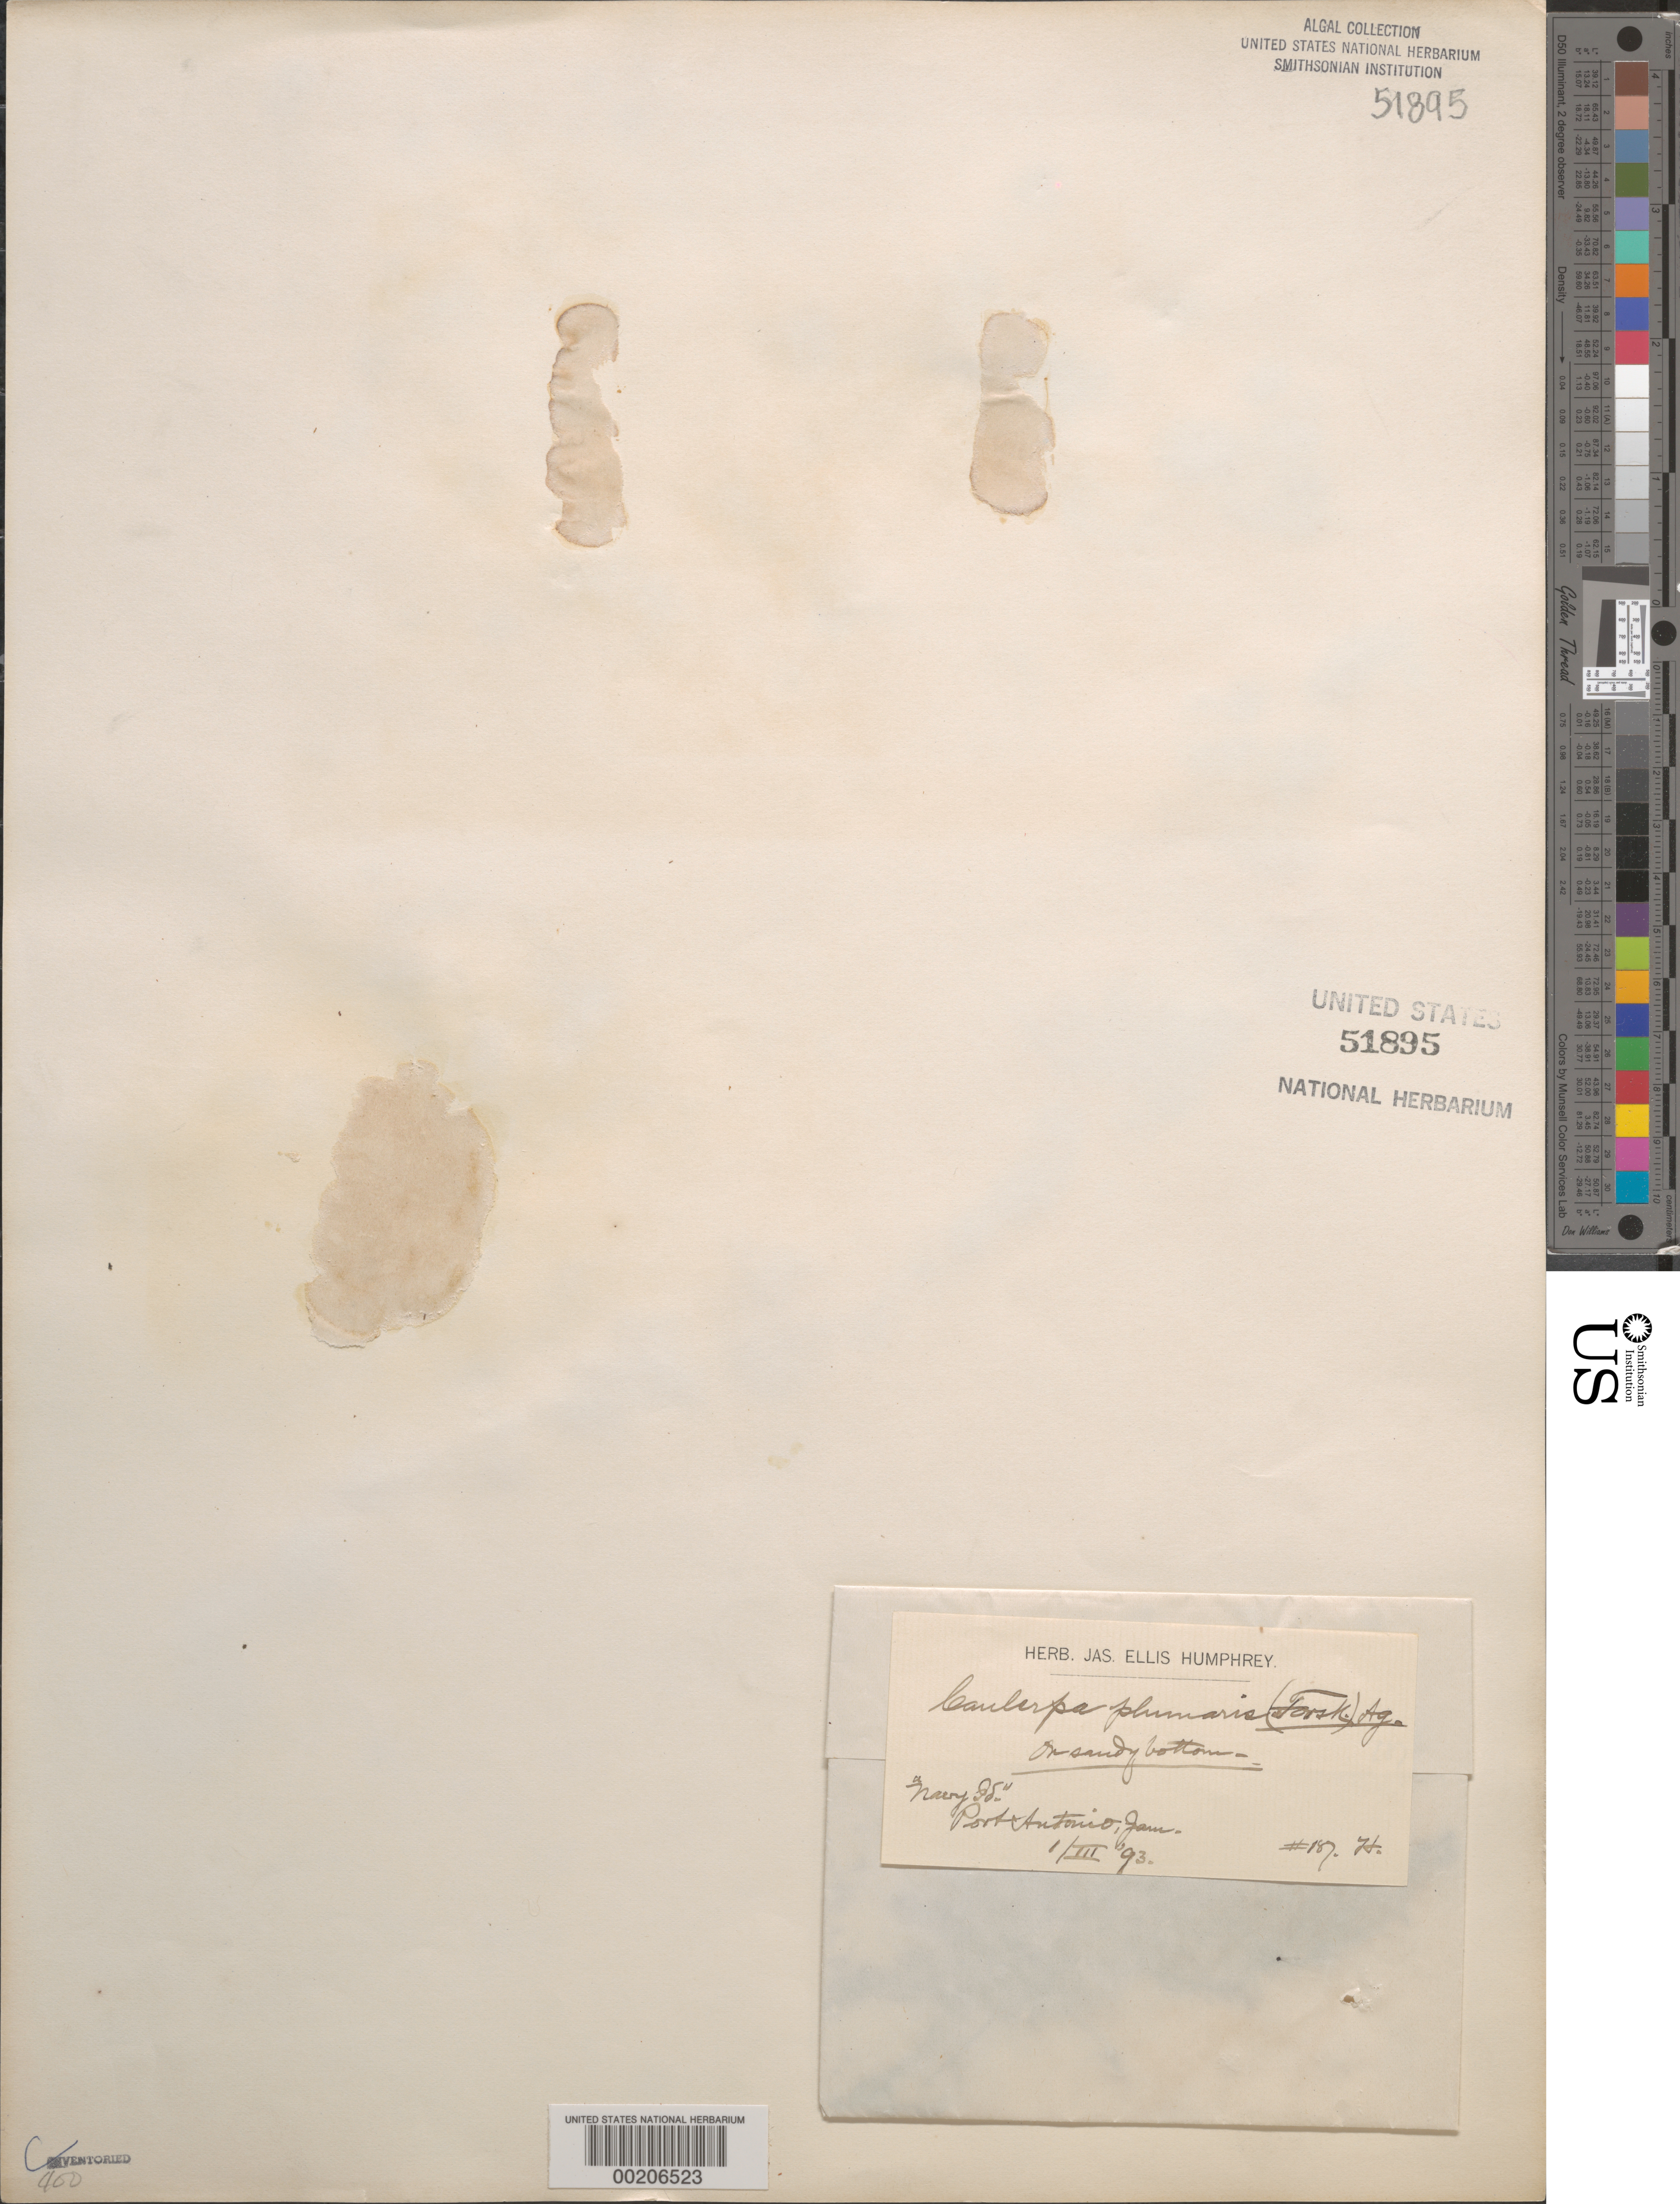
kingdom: Plantae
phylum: Chlorophyta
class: Ulvophyceae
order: Bryopsidales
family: Caulerpaceae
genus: Caulerpa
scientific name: Caulerpa sertularioides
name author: (S.G. Gmel.) M. Howe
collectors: J. Humphrey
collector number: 187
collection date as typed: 01 Mar 1893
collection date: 1893-03-01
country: Jamaica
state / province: Portland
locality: Port antonio, navy island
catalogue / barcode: US 51895